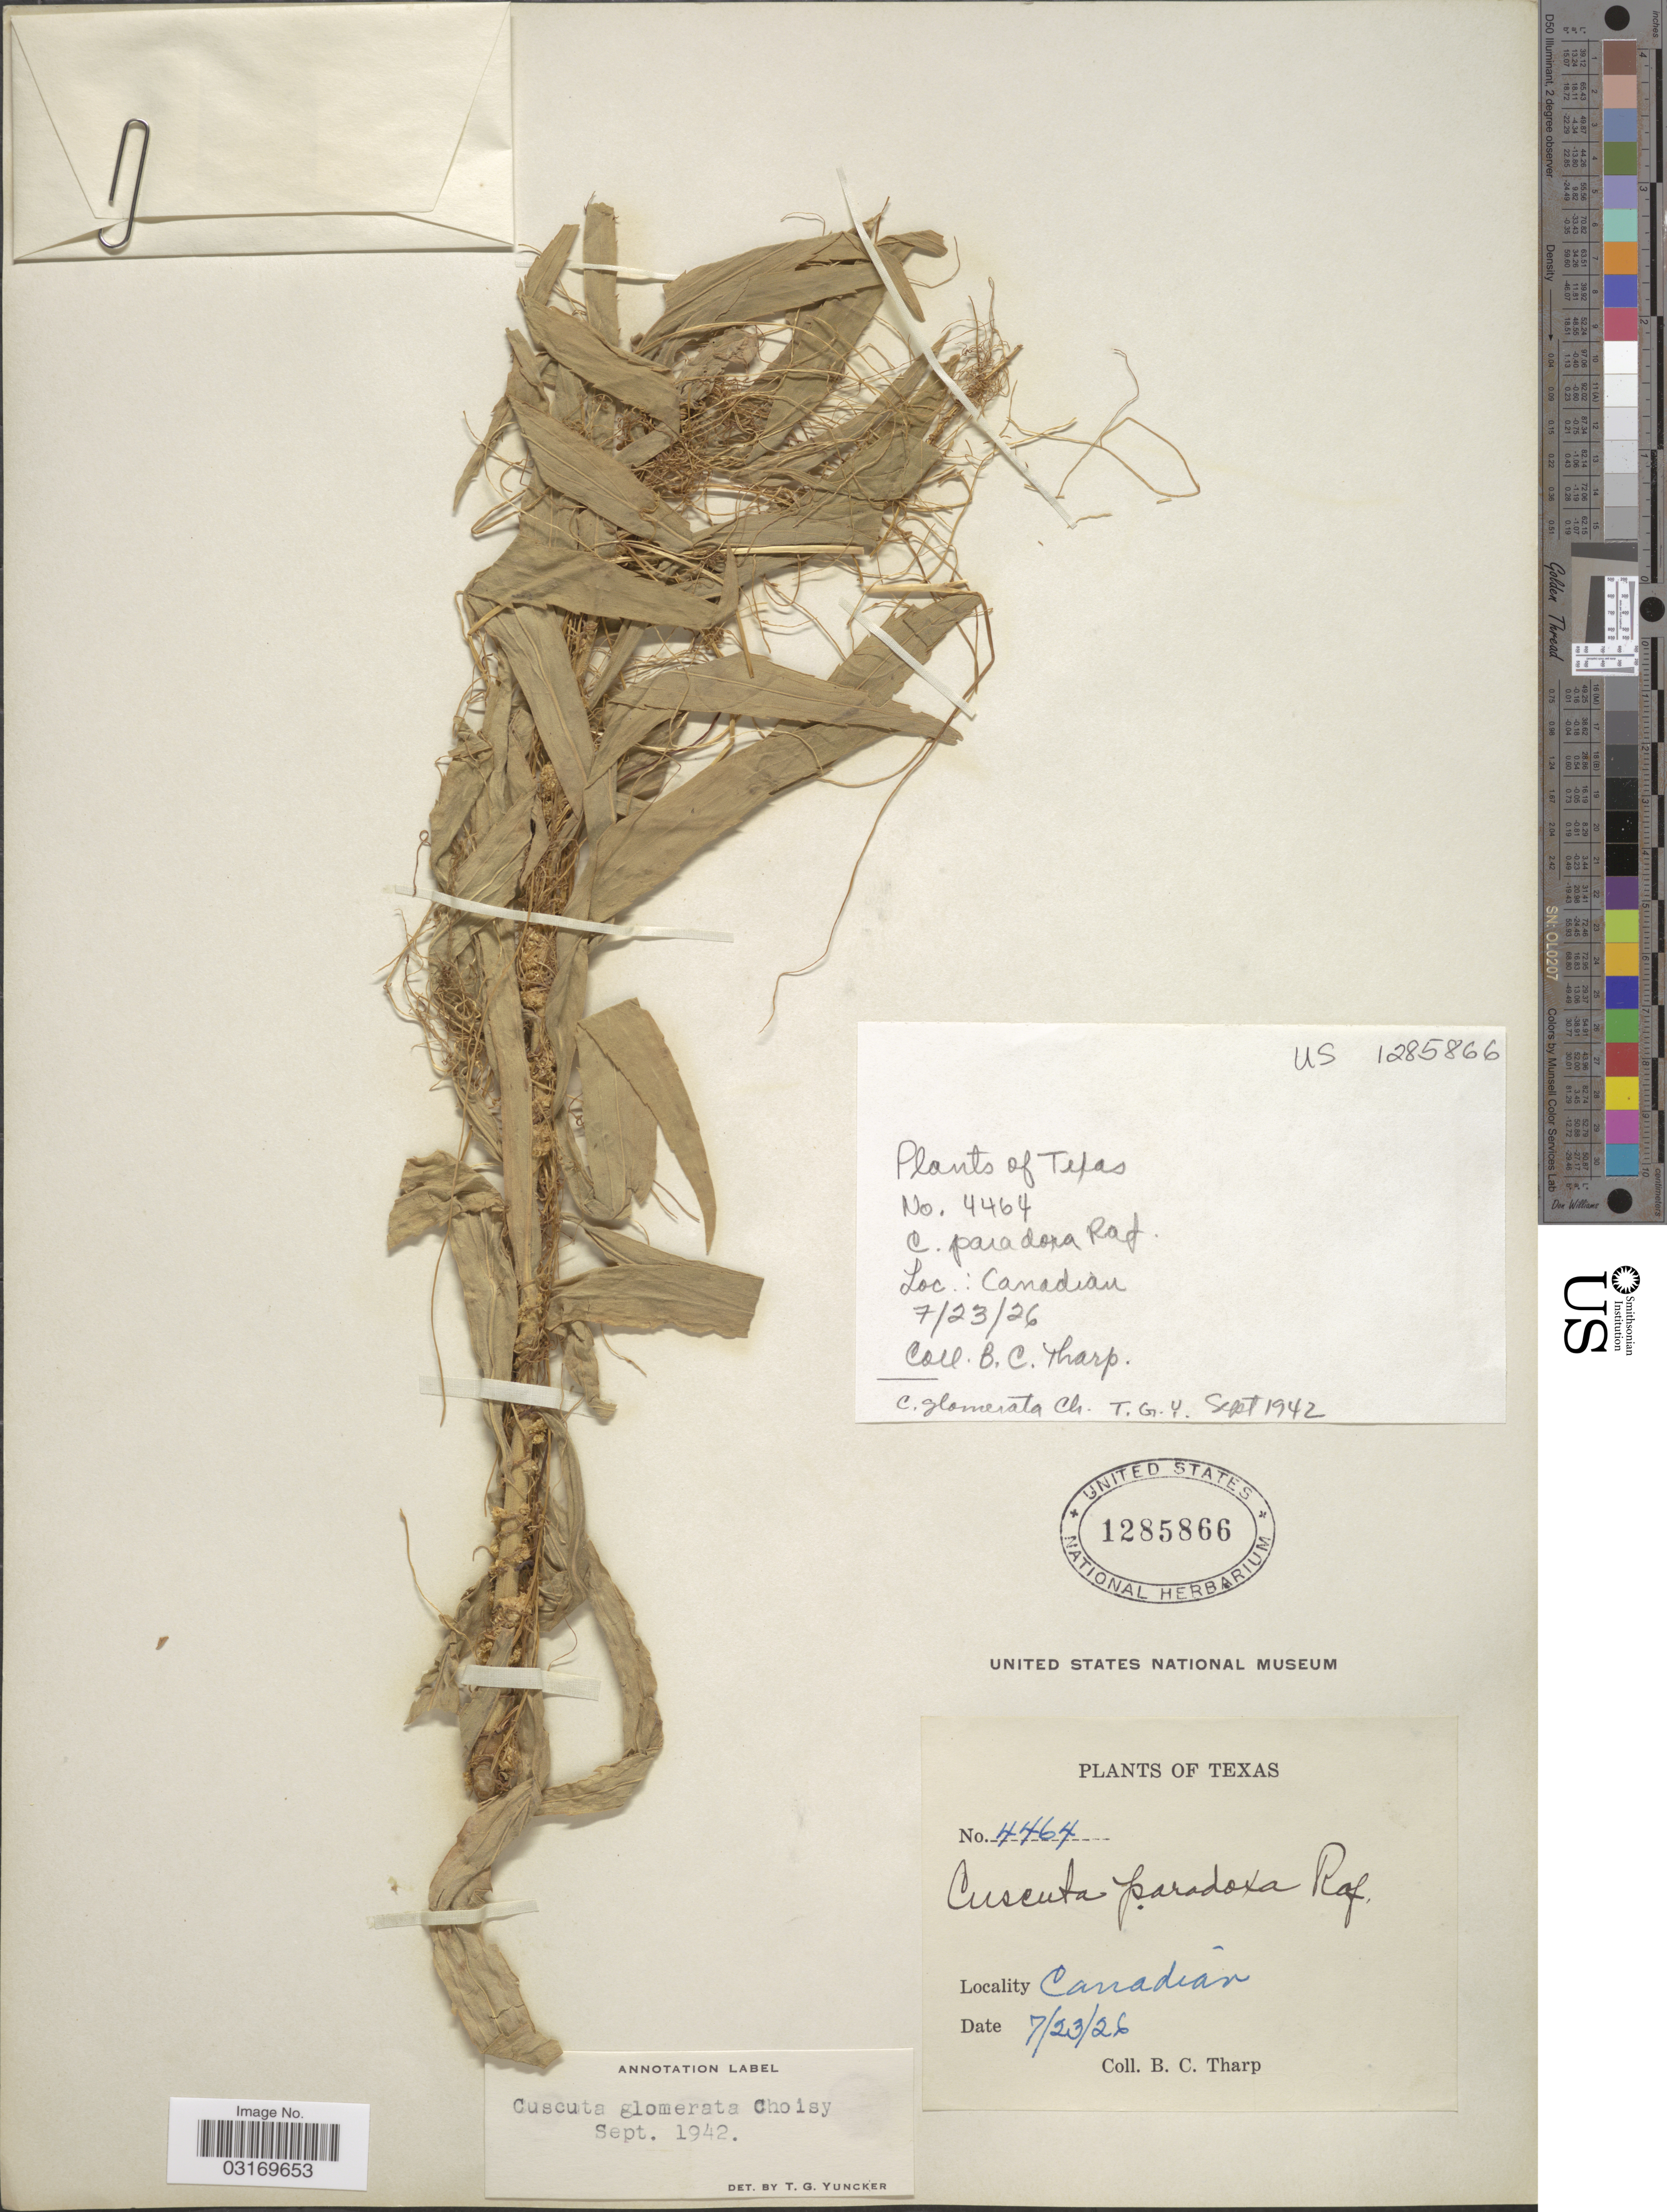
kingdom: Plantae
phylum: Tracheophyta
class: Magnoliopsida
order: Solanales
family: Convolvulaceae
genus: Cuscuta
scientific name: Cuscuta glomerata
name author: Chris.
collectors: B. C. Tharp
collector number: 4464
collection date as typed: Transcribed d/m/y: 23/7/26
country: United States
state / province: Texas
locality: Canadian.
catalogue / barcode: US 1285866